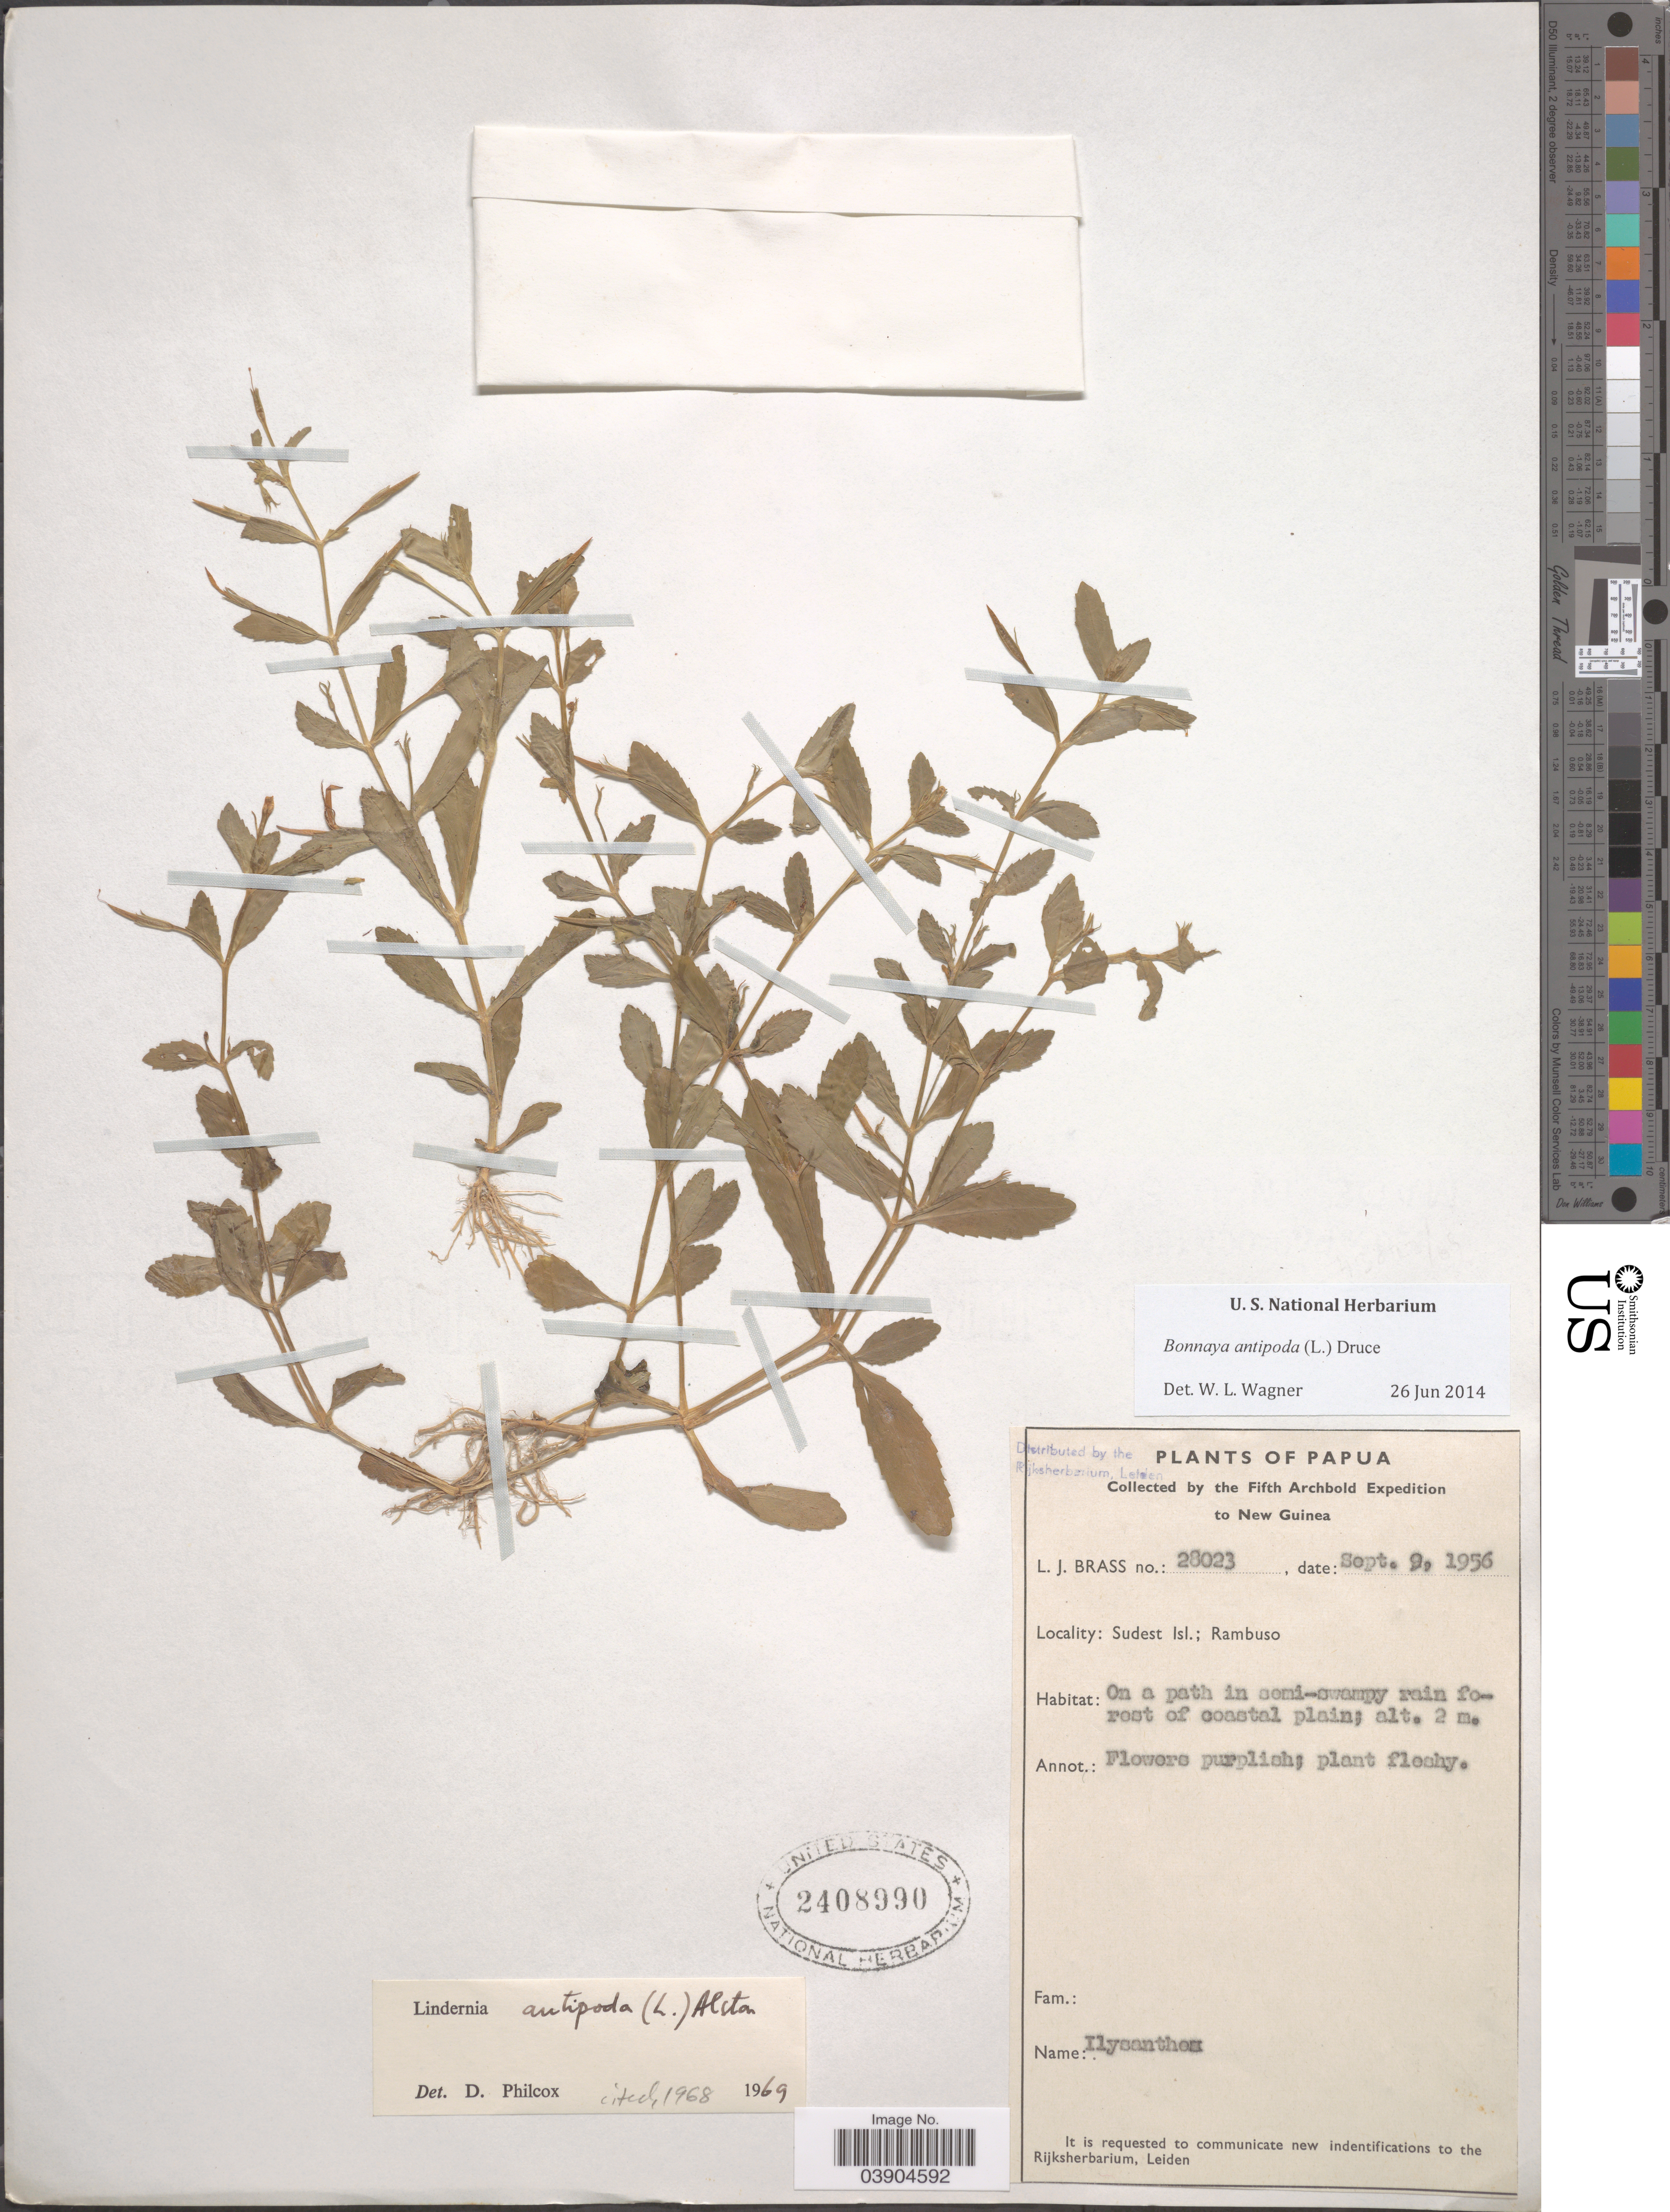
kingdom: Plantae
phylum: Tracheophyta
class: Magnoliopsida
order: Lamiales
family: Linderniaceae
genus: Lindernia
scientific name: Lindernia antipoda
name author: (L.) Alston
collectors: L. J. Brass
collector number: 28023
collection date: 1956-09-09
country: Papua New Guinea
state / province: Milne Bay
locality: New Guinea. Sudest Isl.; Rambuso.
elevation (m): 2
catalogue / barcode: US 2408990